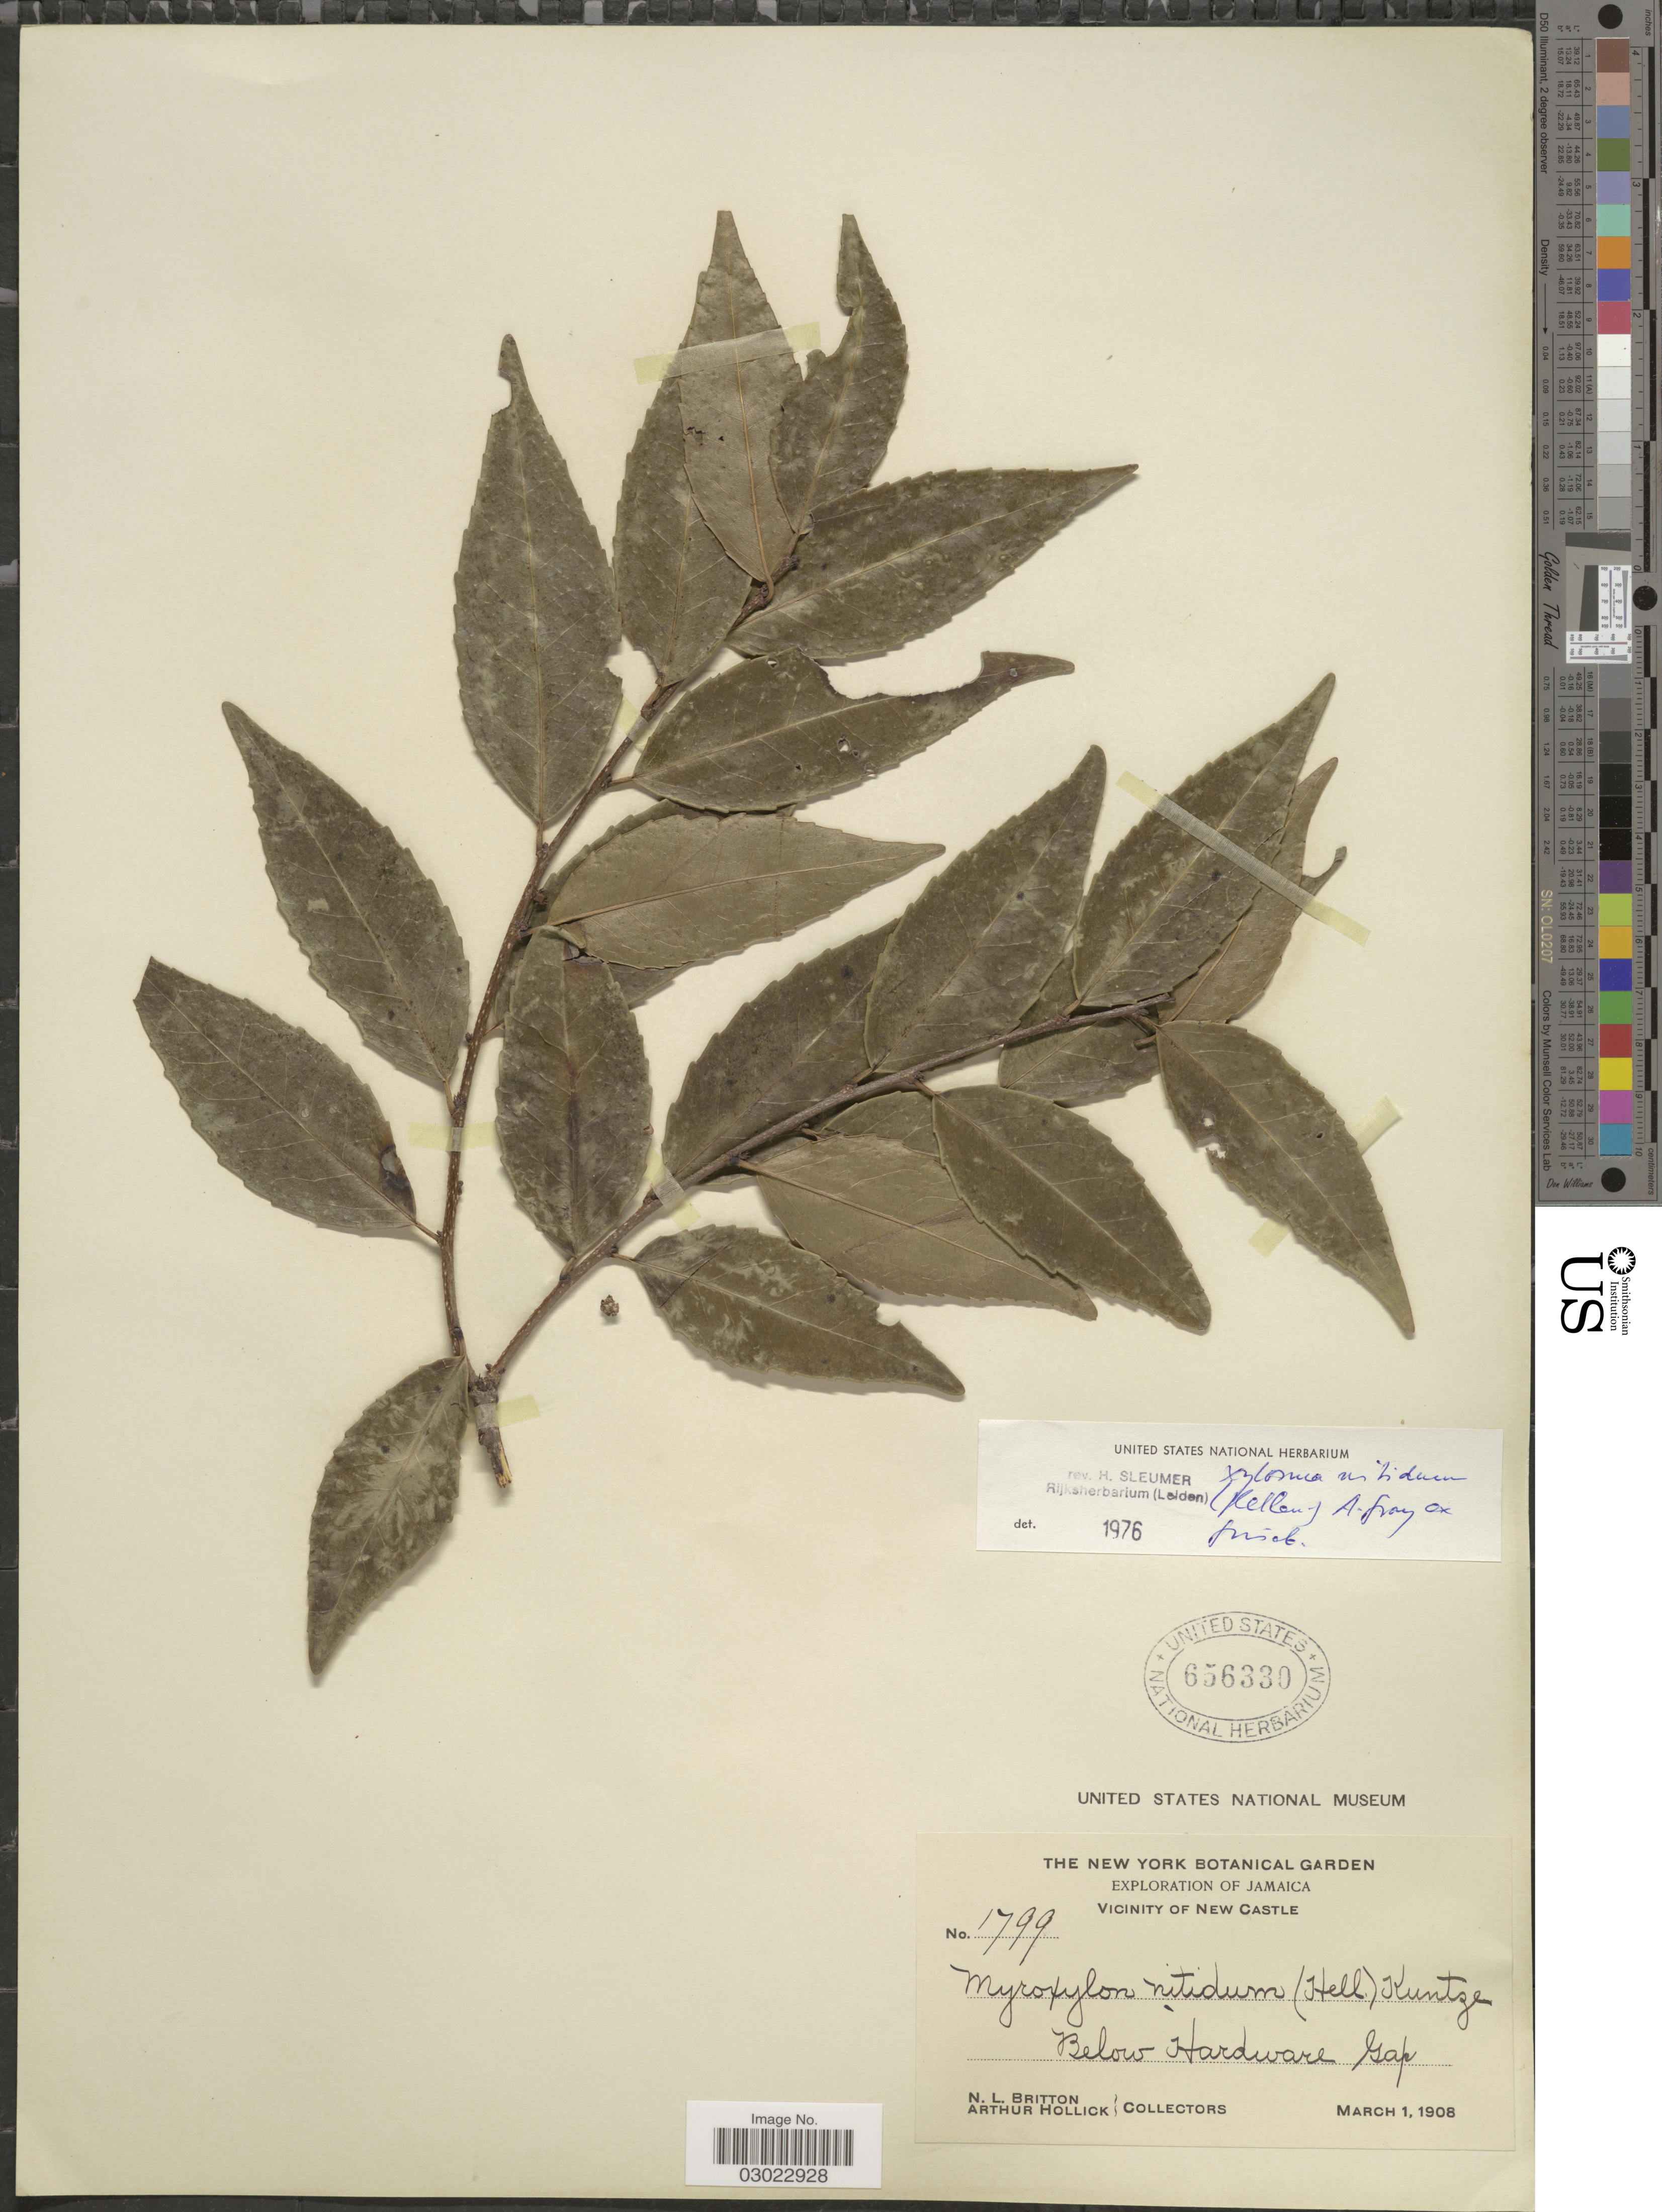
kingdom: Plantae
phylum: Tracheophyta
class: Magnoliopsida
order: Malpighiales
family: Salicaceae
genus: Xylosma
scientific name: Xylosma nitida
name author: (Hell.) A. Gray ex Griseb.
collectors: N. Britton & A. Hollick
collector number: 1799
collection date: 1908-03-01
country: Jamaica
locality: Vicinity of New Castle. Below Hardware Gap.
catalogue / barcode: US 656330